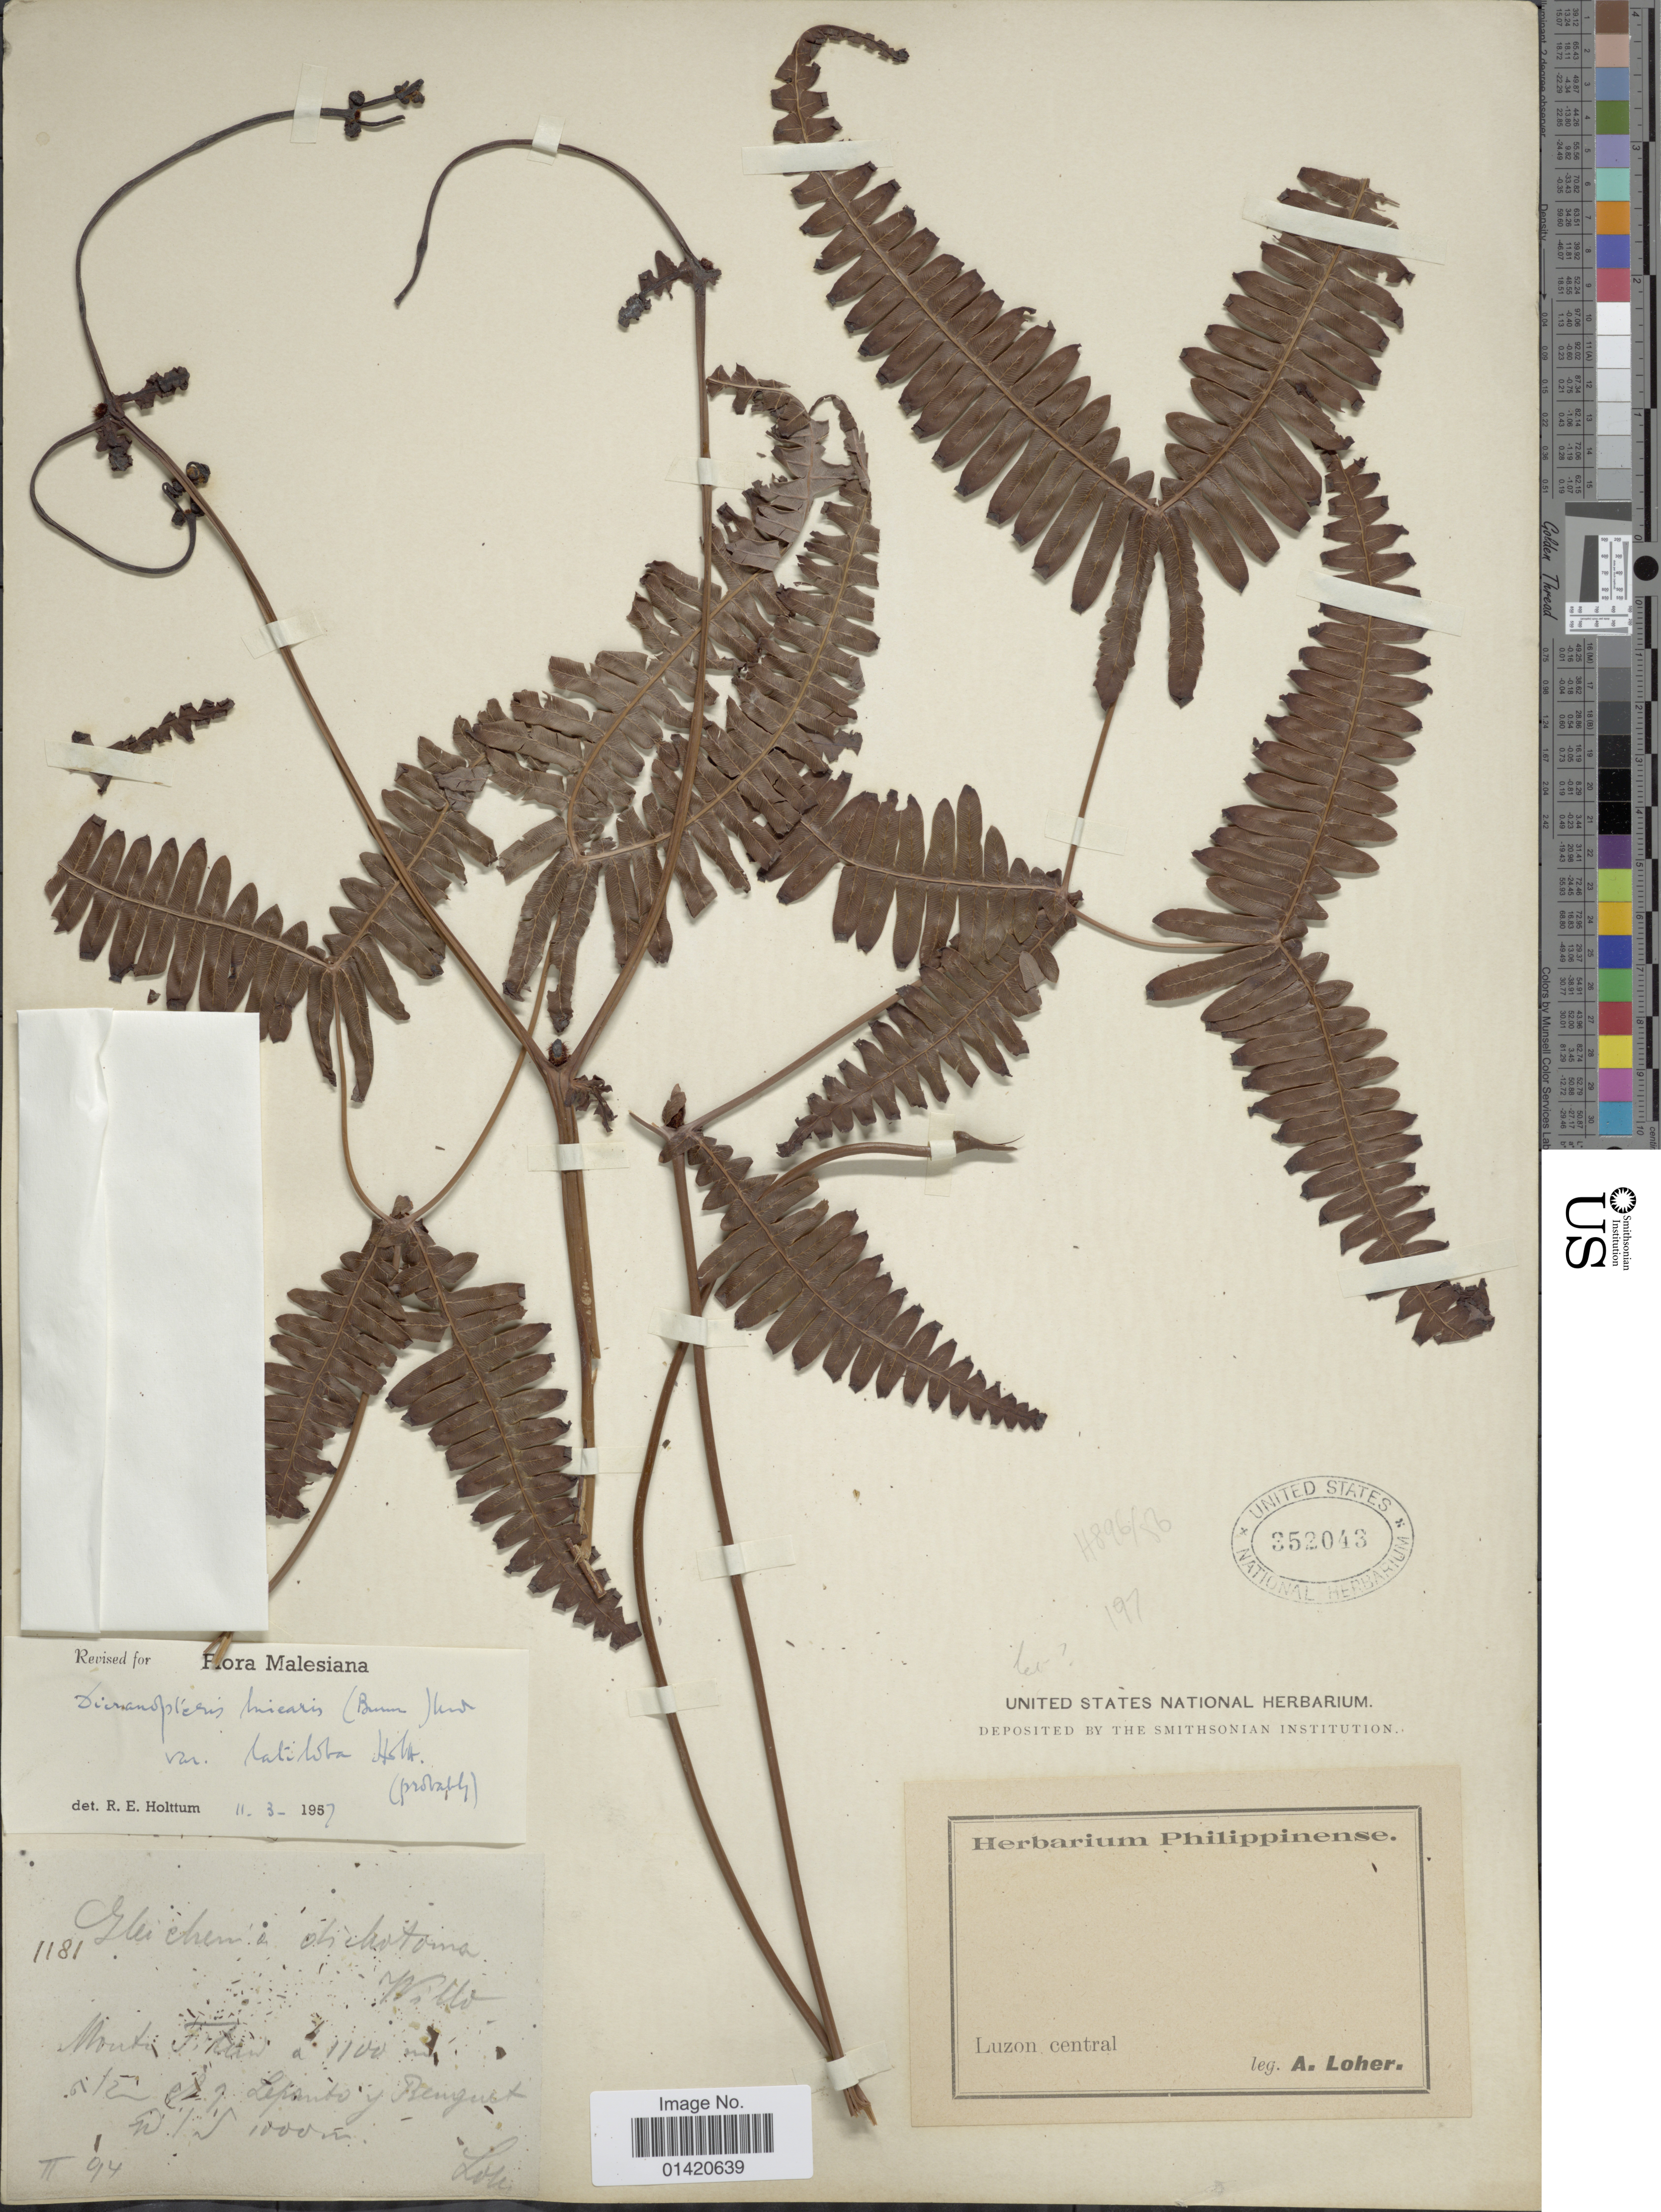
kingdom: Plantae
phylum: Tracheophyta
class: Polypodiopsida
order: Gleicheniales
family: Gleicheniaceae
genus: Dicranopteris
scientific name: Dicranopteris linearis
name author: (Burm. f.) Underw.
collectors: A. Loher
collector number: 1181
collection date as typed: Transcribed d/m/y: /2/94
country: Philippines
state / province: Central Luzon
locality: Luzon central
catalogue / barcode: US 352043